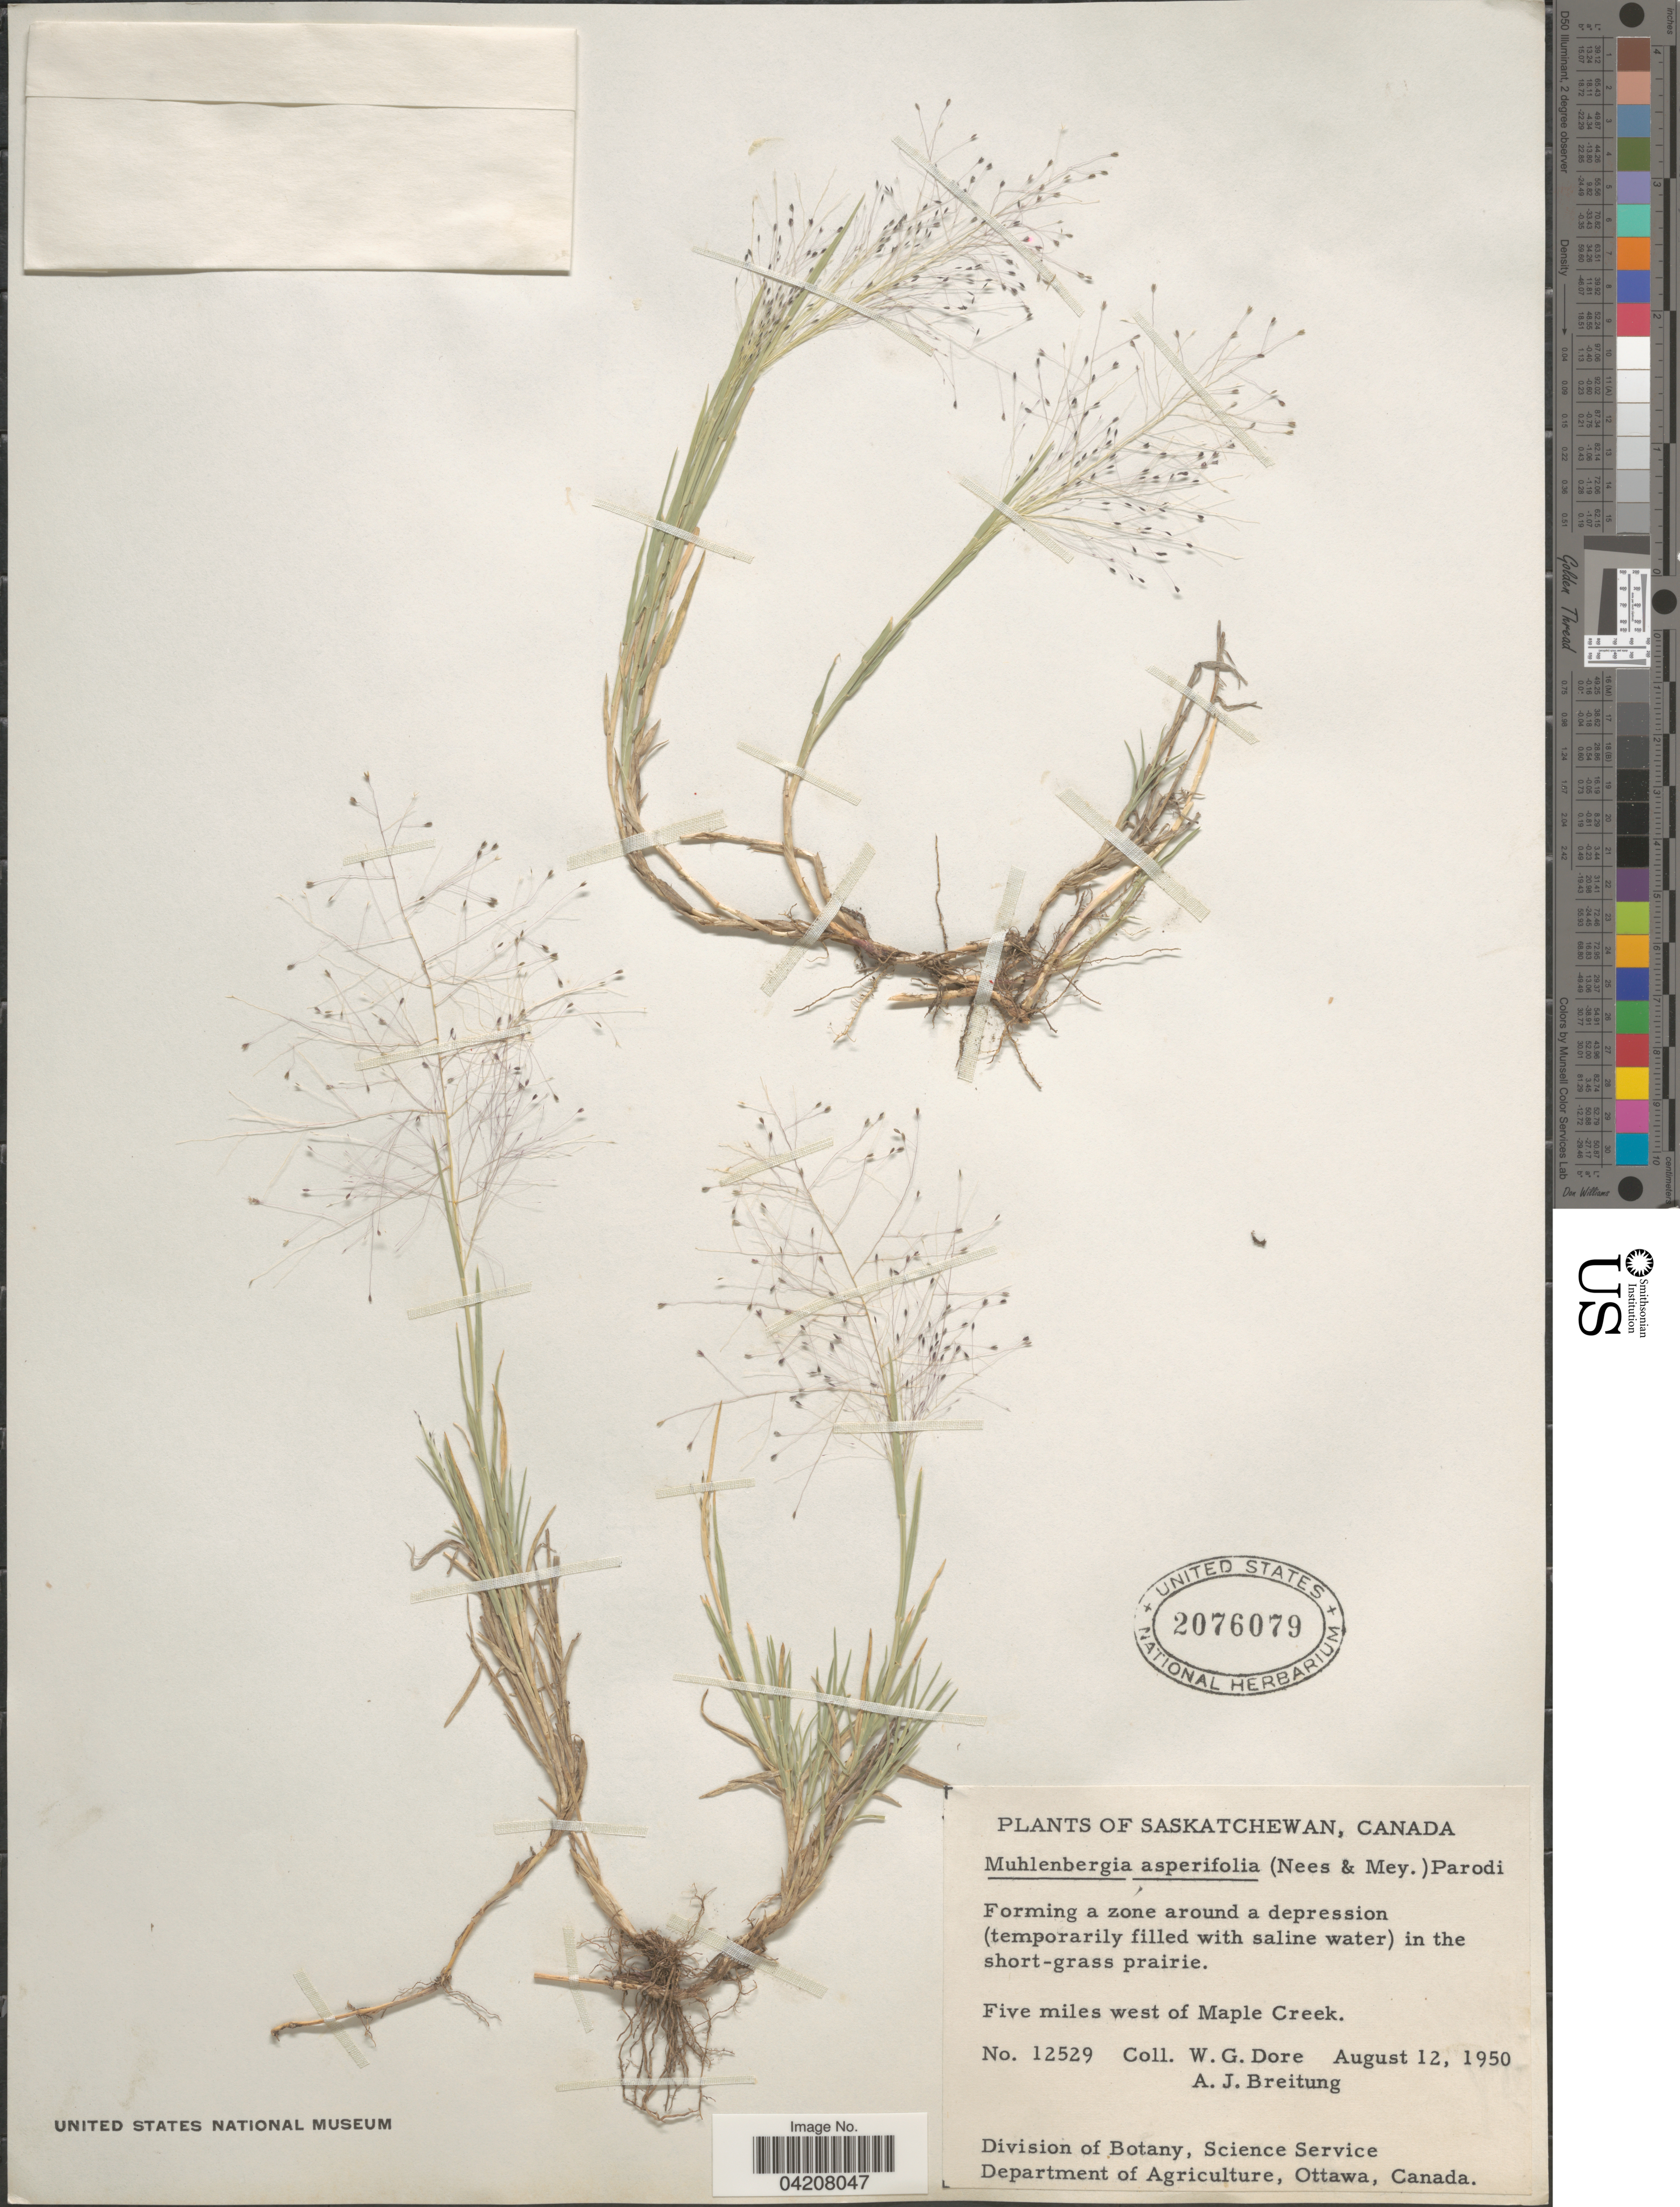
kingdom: Plantae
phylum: Tracheophyta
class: Liliopsida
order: Poales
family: Poaceae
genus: Muhlenbergia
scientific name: Muhlenbergia asperifolia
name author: (Nees & Meyen ex Trin.) Parodi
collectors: W. Dore & A. Breitung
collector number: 12529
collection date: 1950-08-12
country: Canada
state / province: Saskatchewan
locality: Five miles west of Maple Creek.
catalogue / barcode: US 2076079